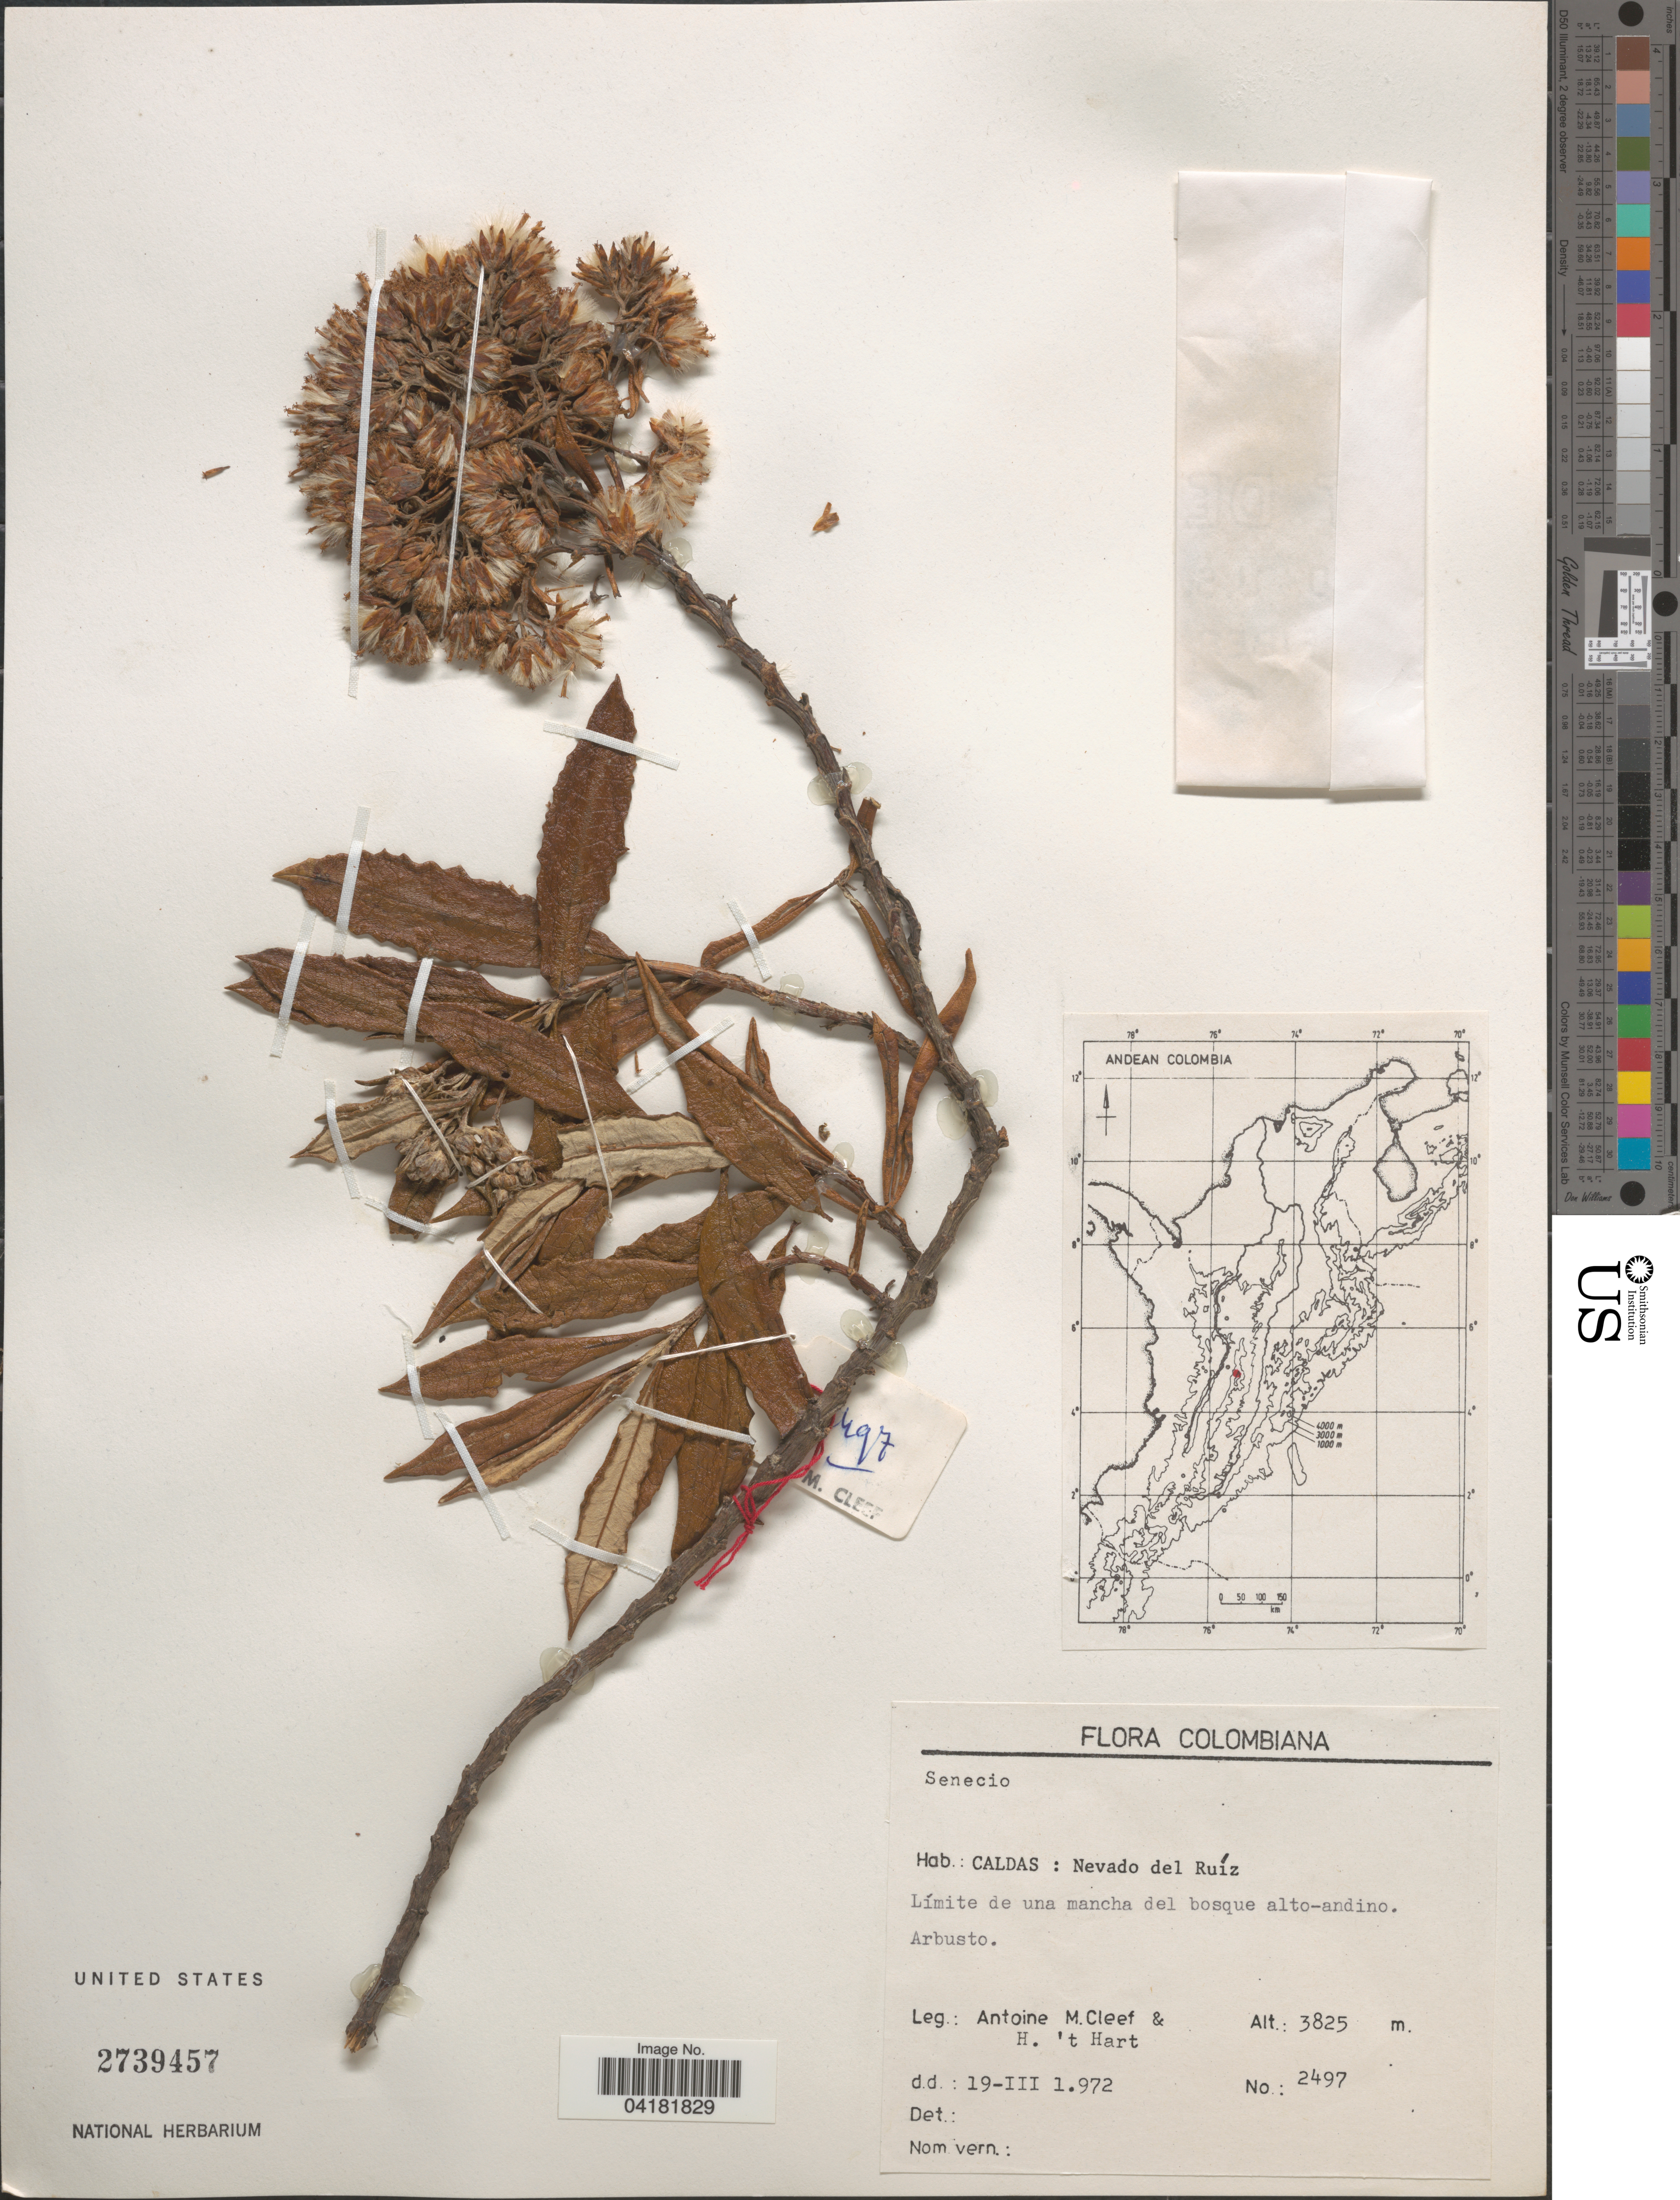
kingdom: Plantae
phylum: Tracheophyta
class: Magnoliopsida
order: Asterales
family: Asteraceae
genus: Senecio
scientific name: Senecio sp.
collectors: A. M. Cleef & H. Hart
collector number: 2497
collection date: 1972-03-19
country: Colombia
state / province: Caldas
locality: Colombiana. Nevado del Ruíz. Límite de una mancha del bosque alto-andino.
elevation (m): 3825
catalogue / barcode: US 2739457